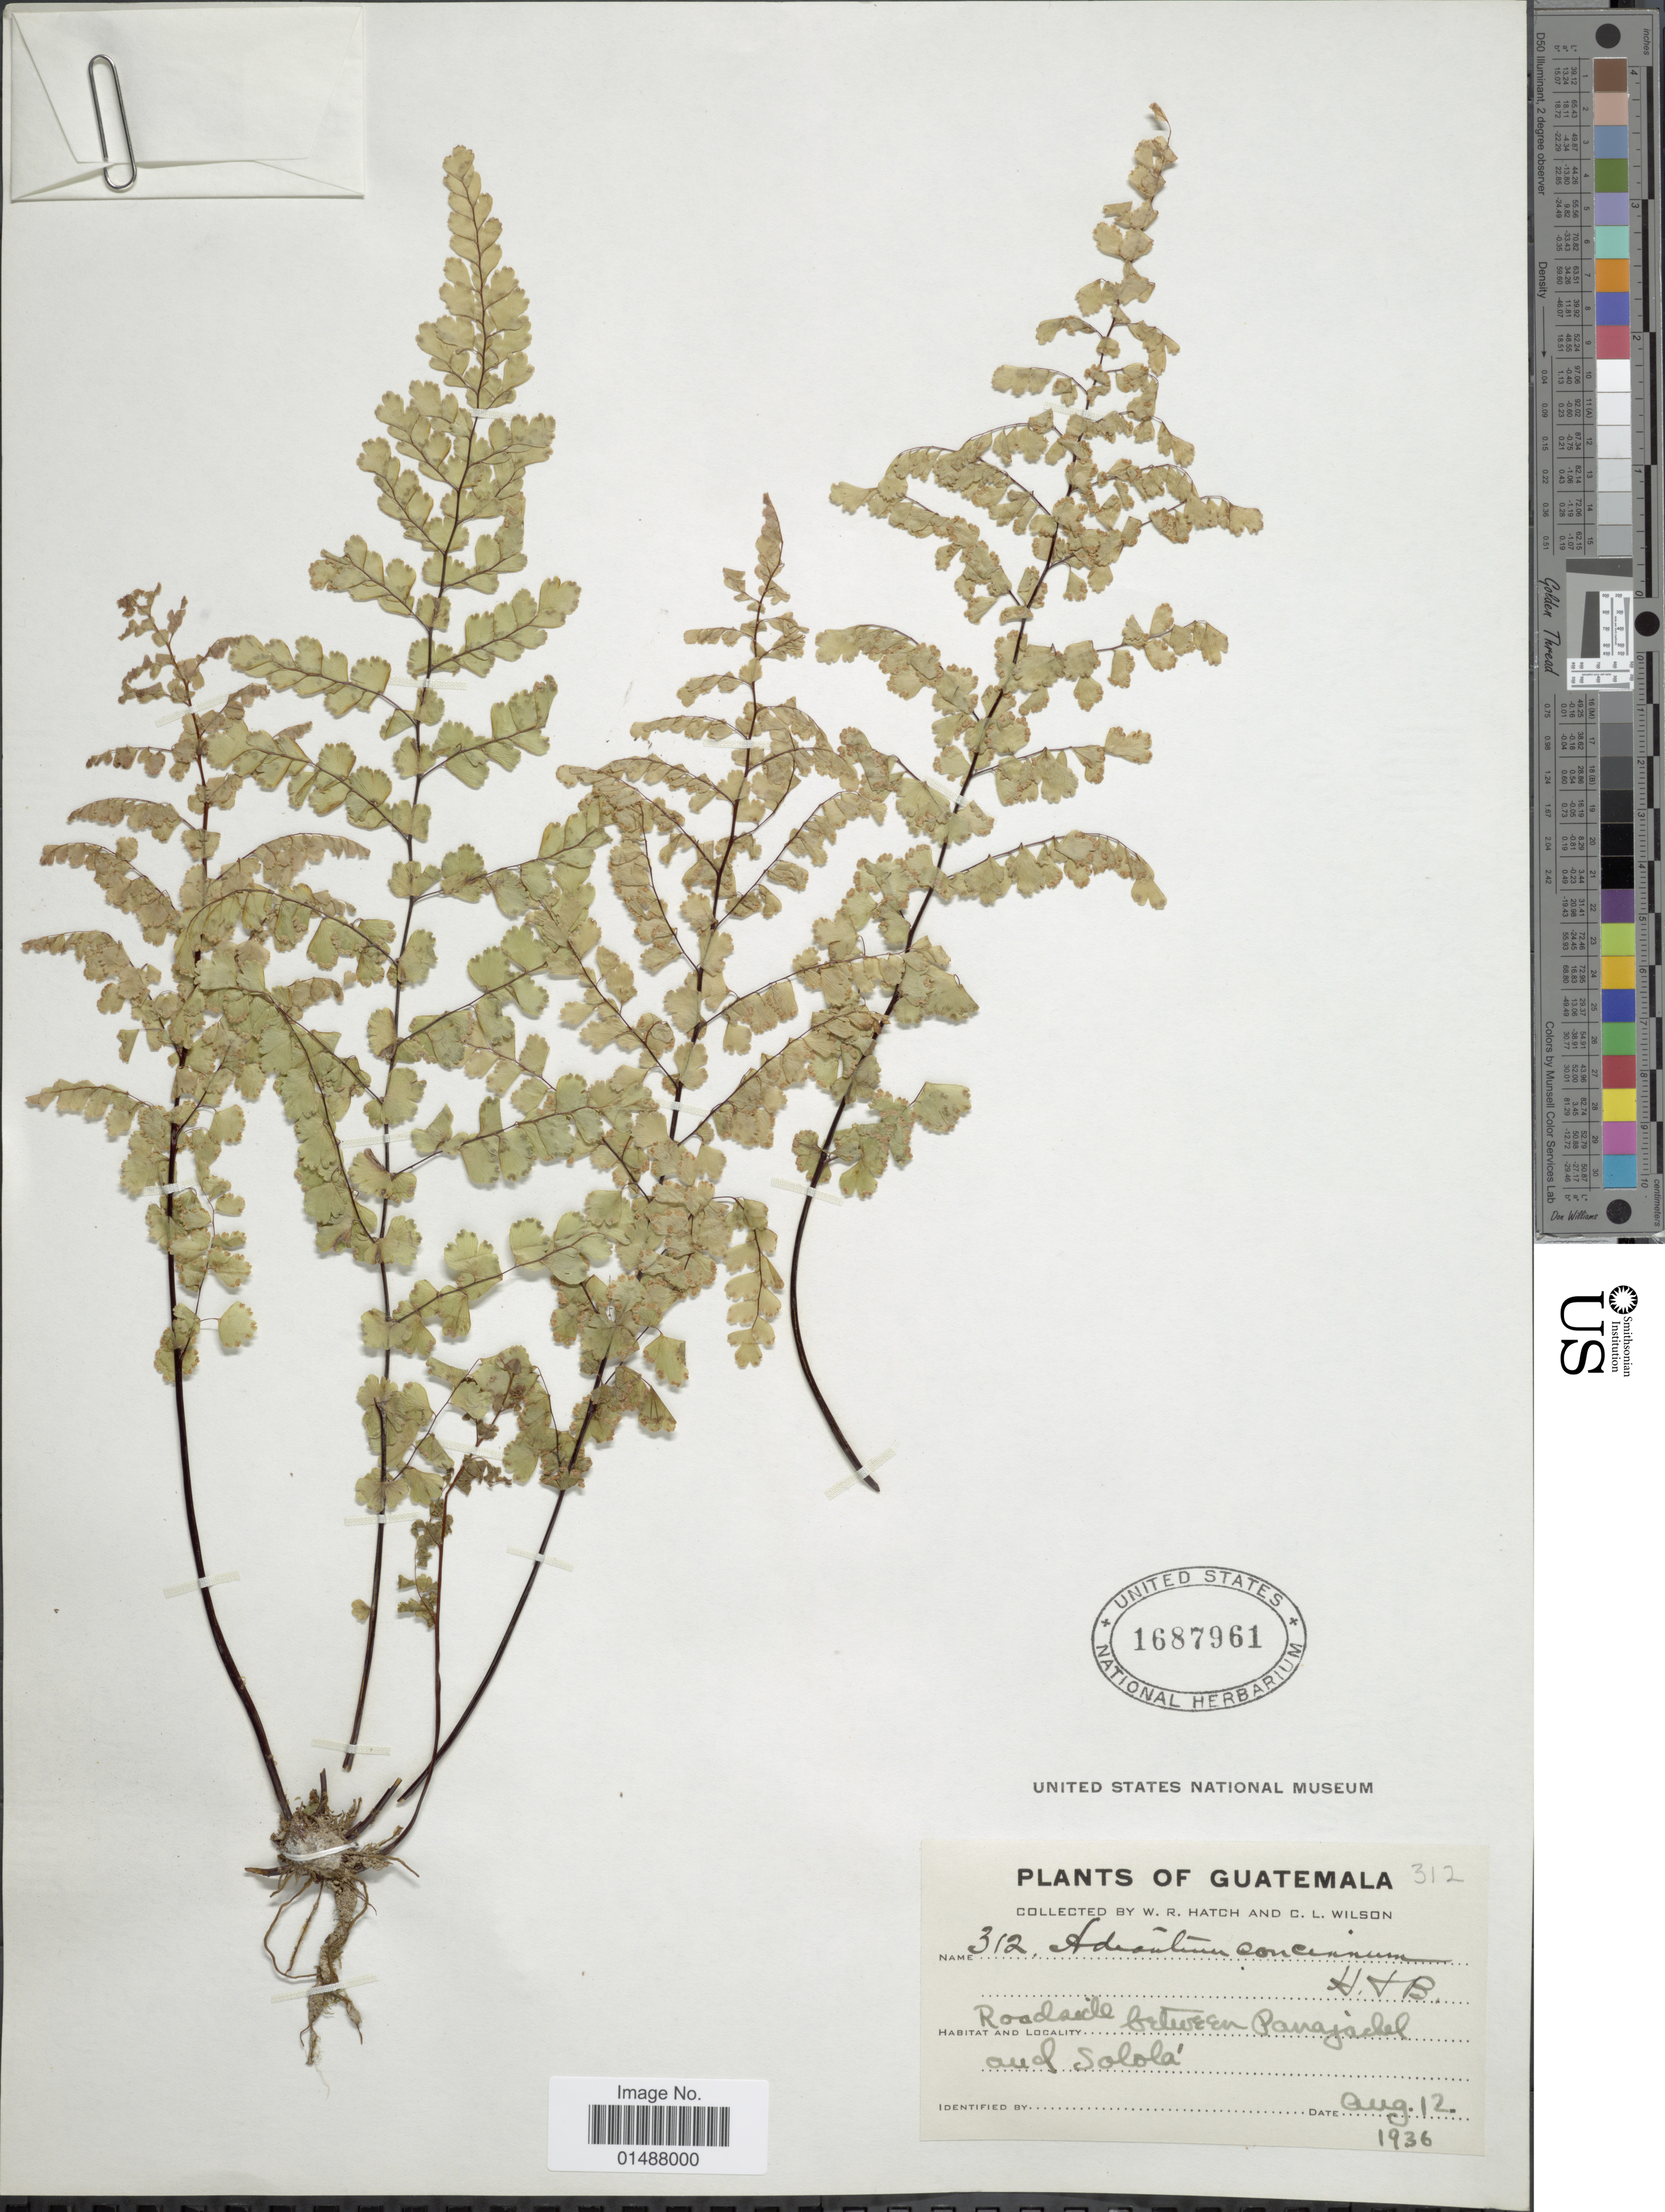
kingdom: Plantae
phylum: Tracheophyta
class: Polypodiopsida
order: Polypodiales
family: Pteridaceae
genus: Adiantum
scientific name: Adiantum concinnum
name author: Humb. & Bonpl. ex Willd.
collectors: W. Hatch & C. L. Wilson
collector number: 312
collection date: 1936-08-12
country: Guatemala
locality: Roadside between Panajachel and Solola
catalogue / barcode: US 1687961